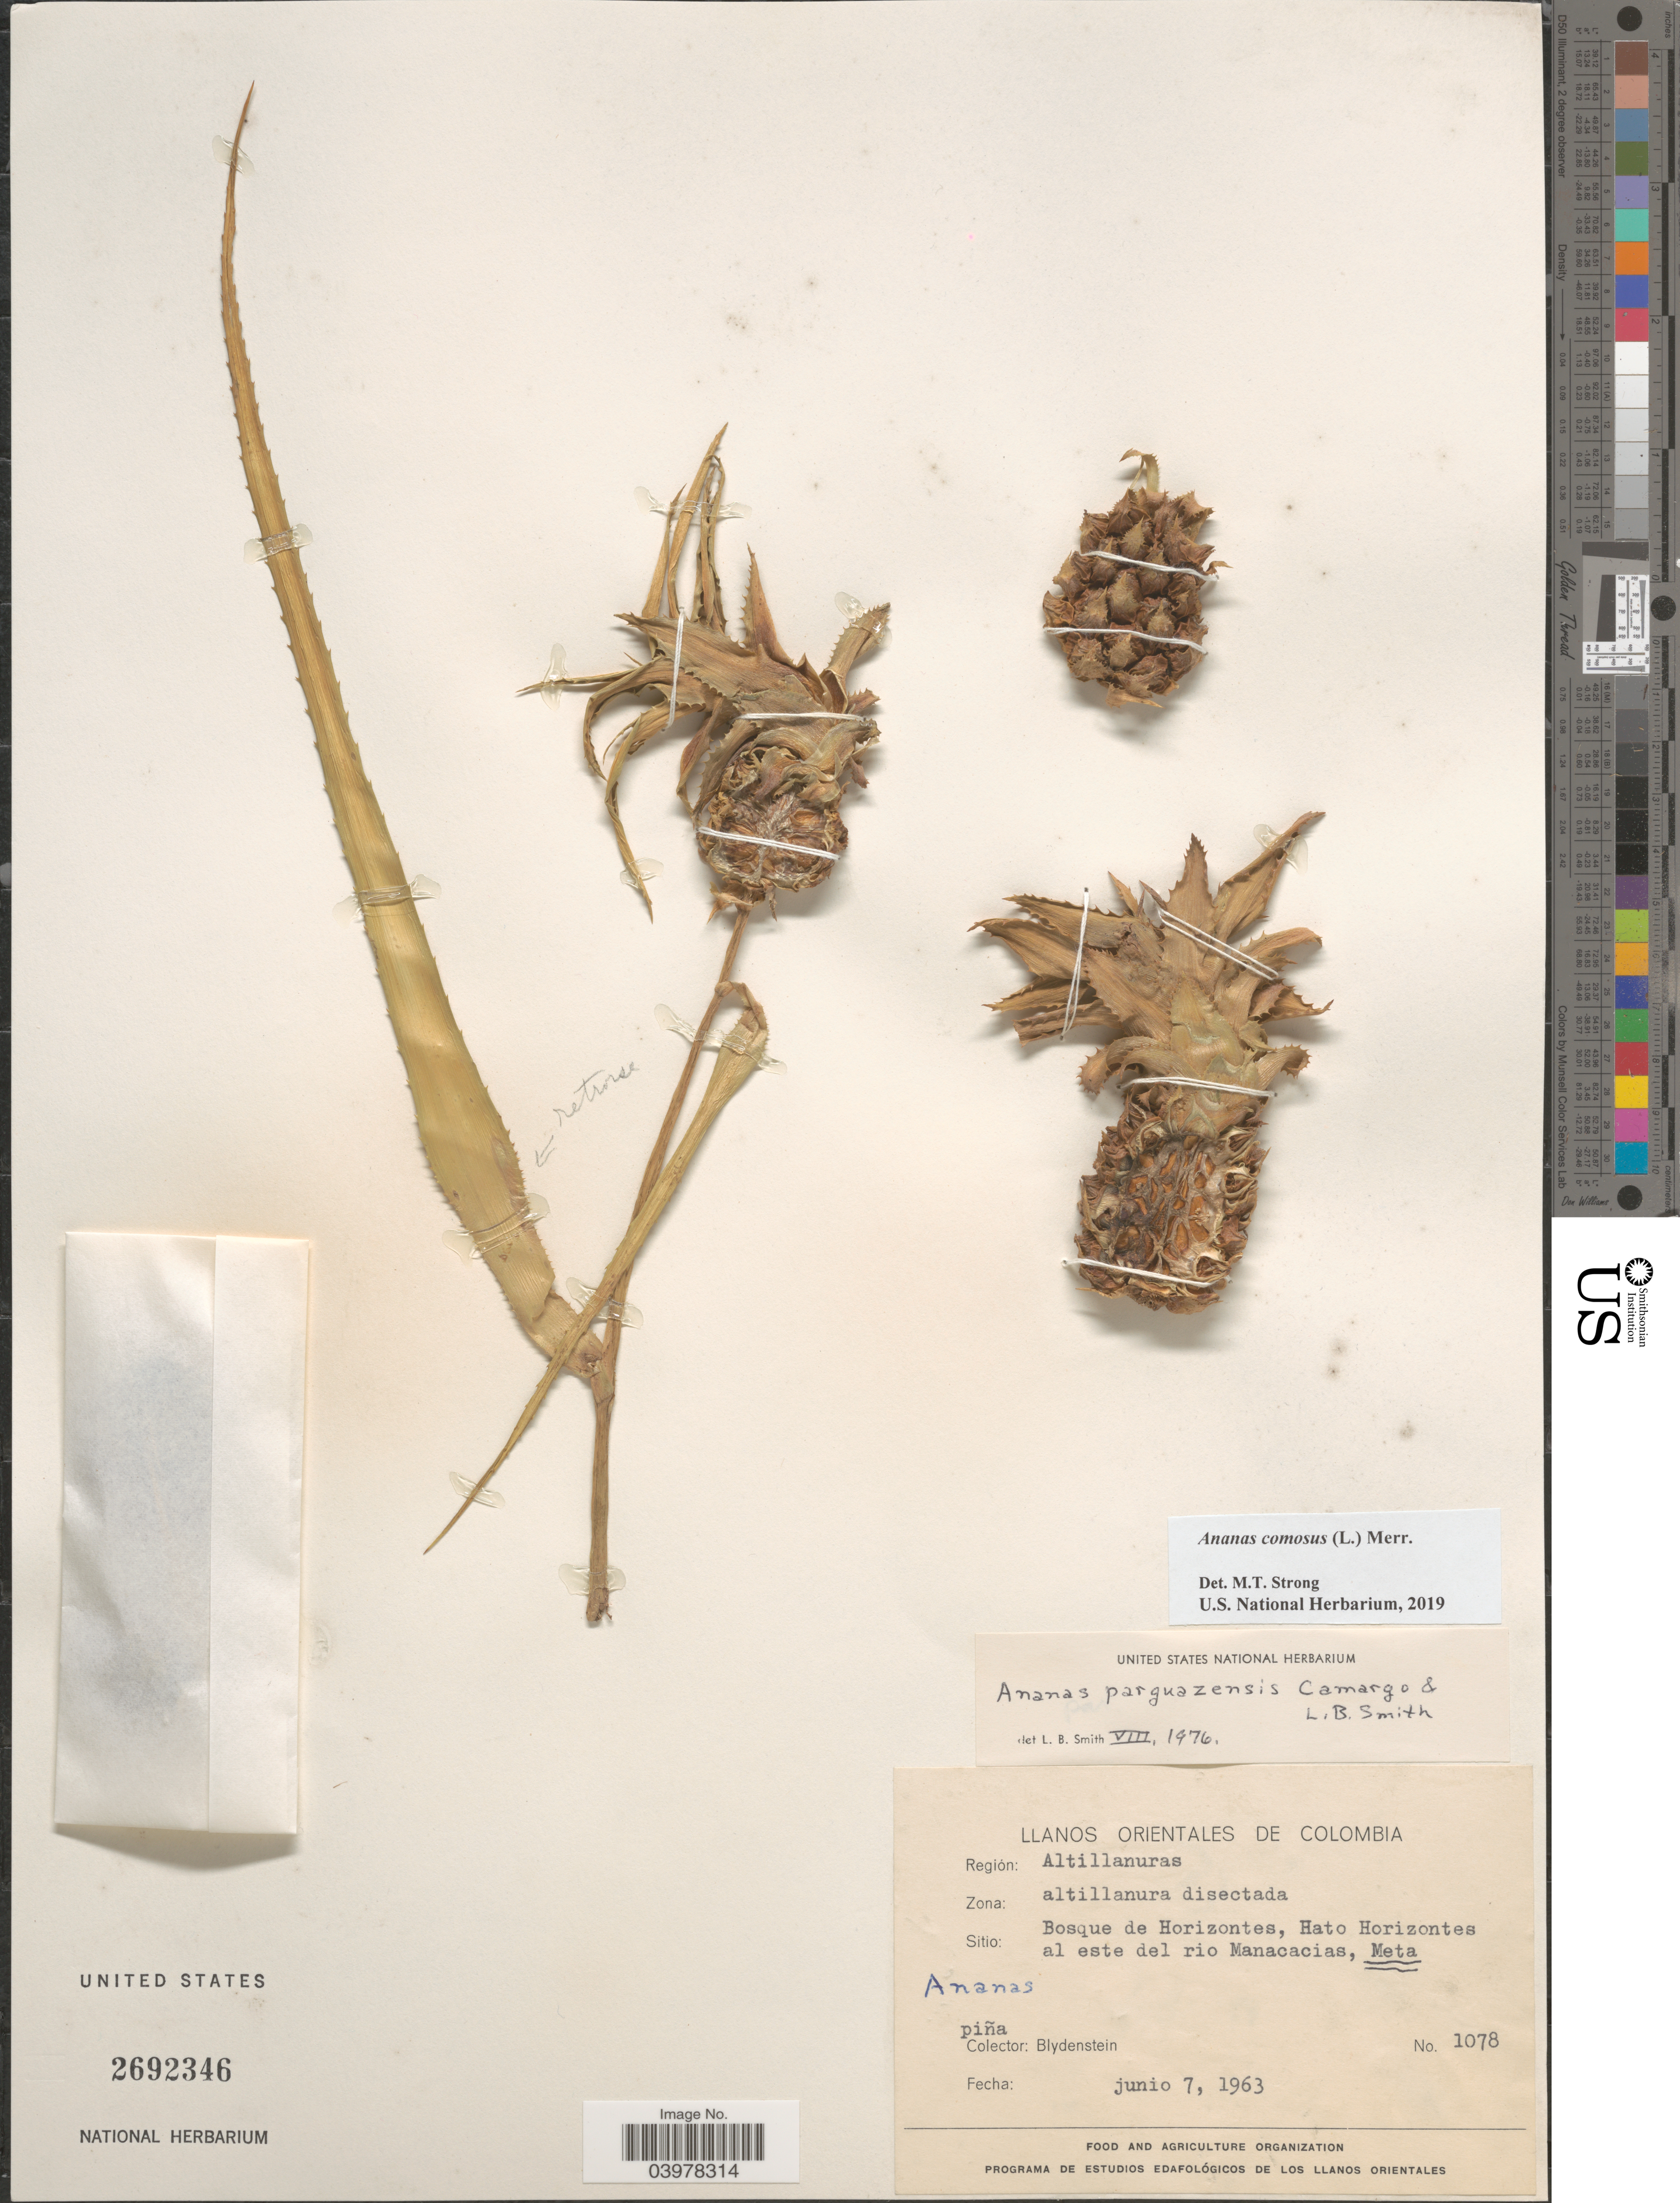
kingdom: Plantae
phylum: Tracheophyta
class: Liliopsida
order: Poales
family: Bromeliaceae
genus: Ananas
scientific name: Ananas comosus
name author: (L.) Merr.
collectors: Blydenstein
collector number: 1078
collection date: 1963-06-07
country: Colombia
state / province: Meta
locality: Llanos Orientales del Colombia. Región: Altillanuras Zona: altillanura disectada. Sitio: Bosque de Horizontes, Hato Horizontes al este del rio Manacacias.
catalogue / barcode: US 2692346